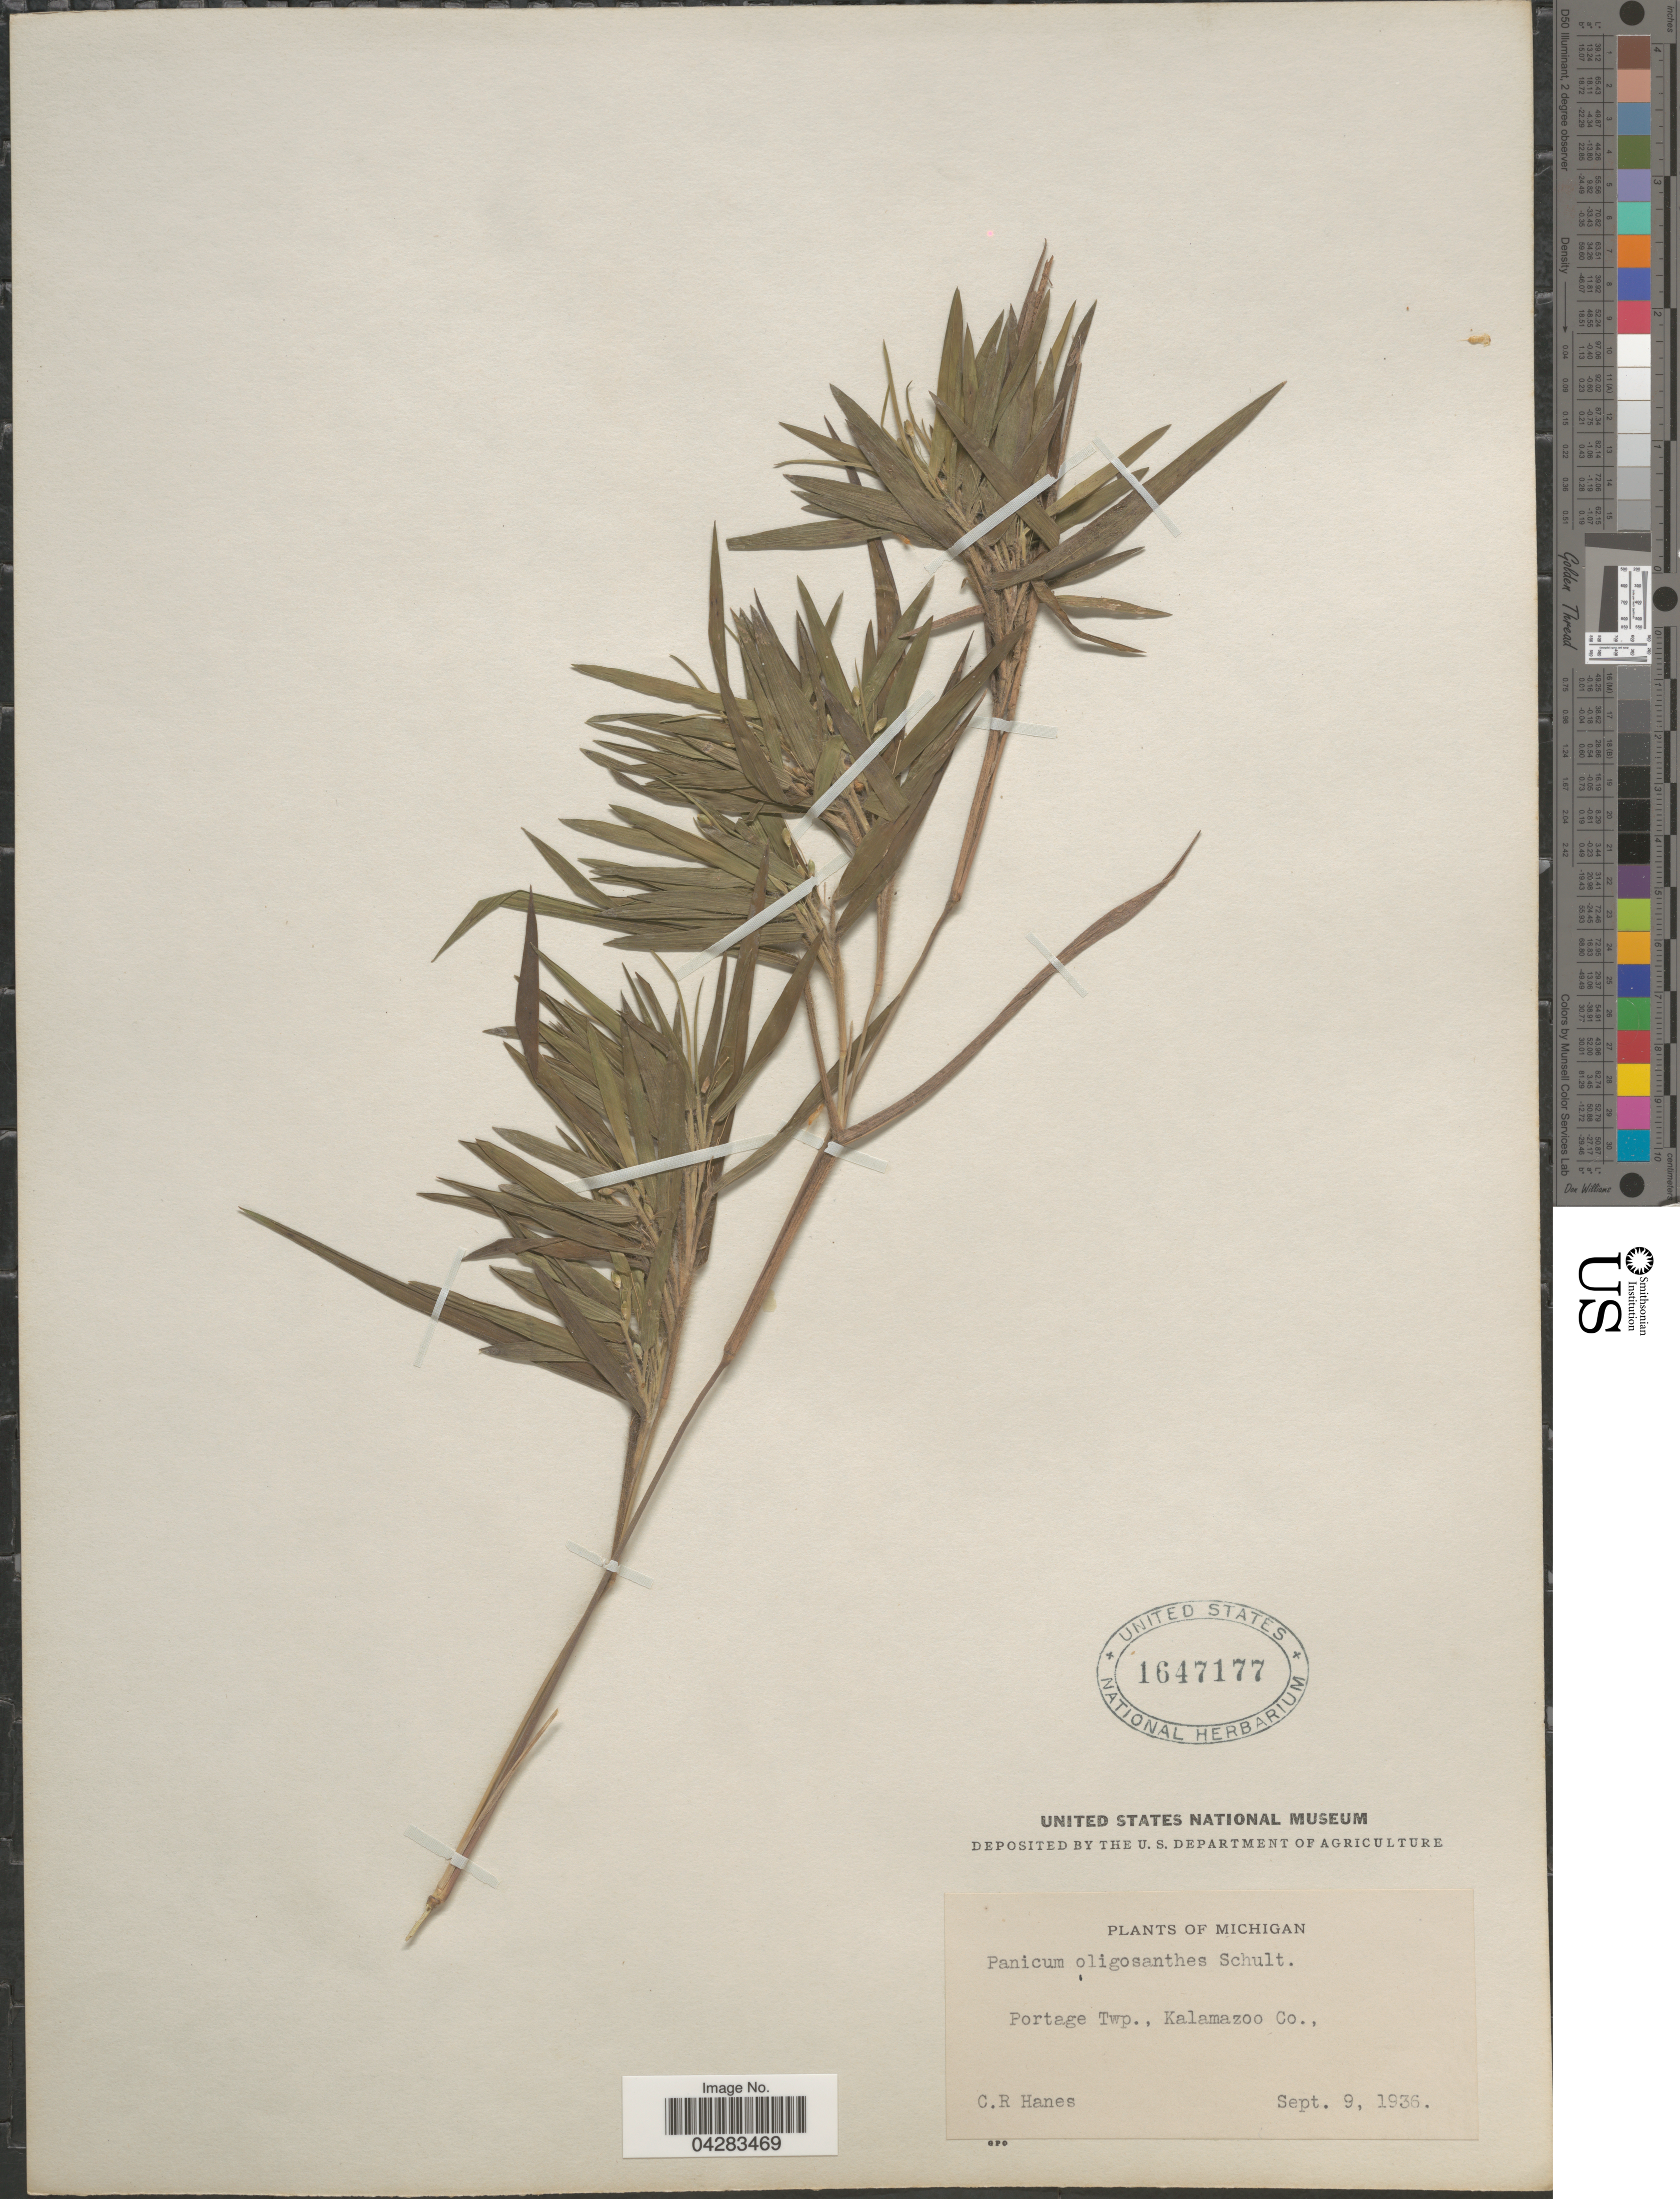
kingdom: Plantae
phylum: Tracheophyta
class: Liliopsida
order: Poales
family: Poaceae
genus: Dichanthelium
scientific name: Dichanthelium oligosanthes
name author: (Schult.) Gould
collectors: C. Hanes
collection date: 1936-09-09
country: United States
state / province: Michigan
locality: Portage Twp., Kalamazoo Co.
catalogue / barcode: US 1647177